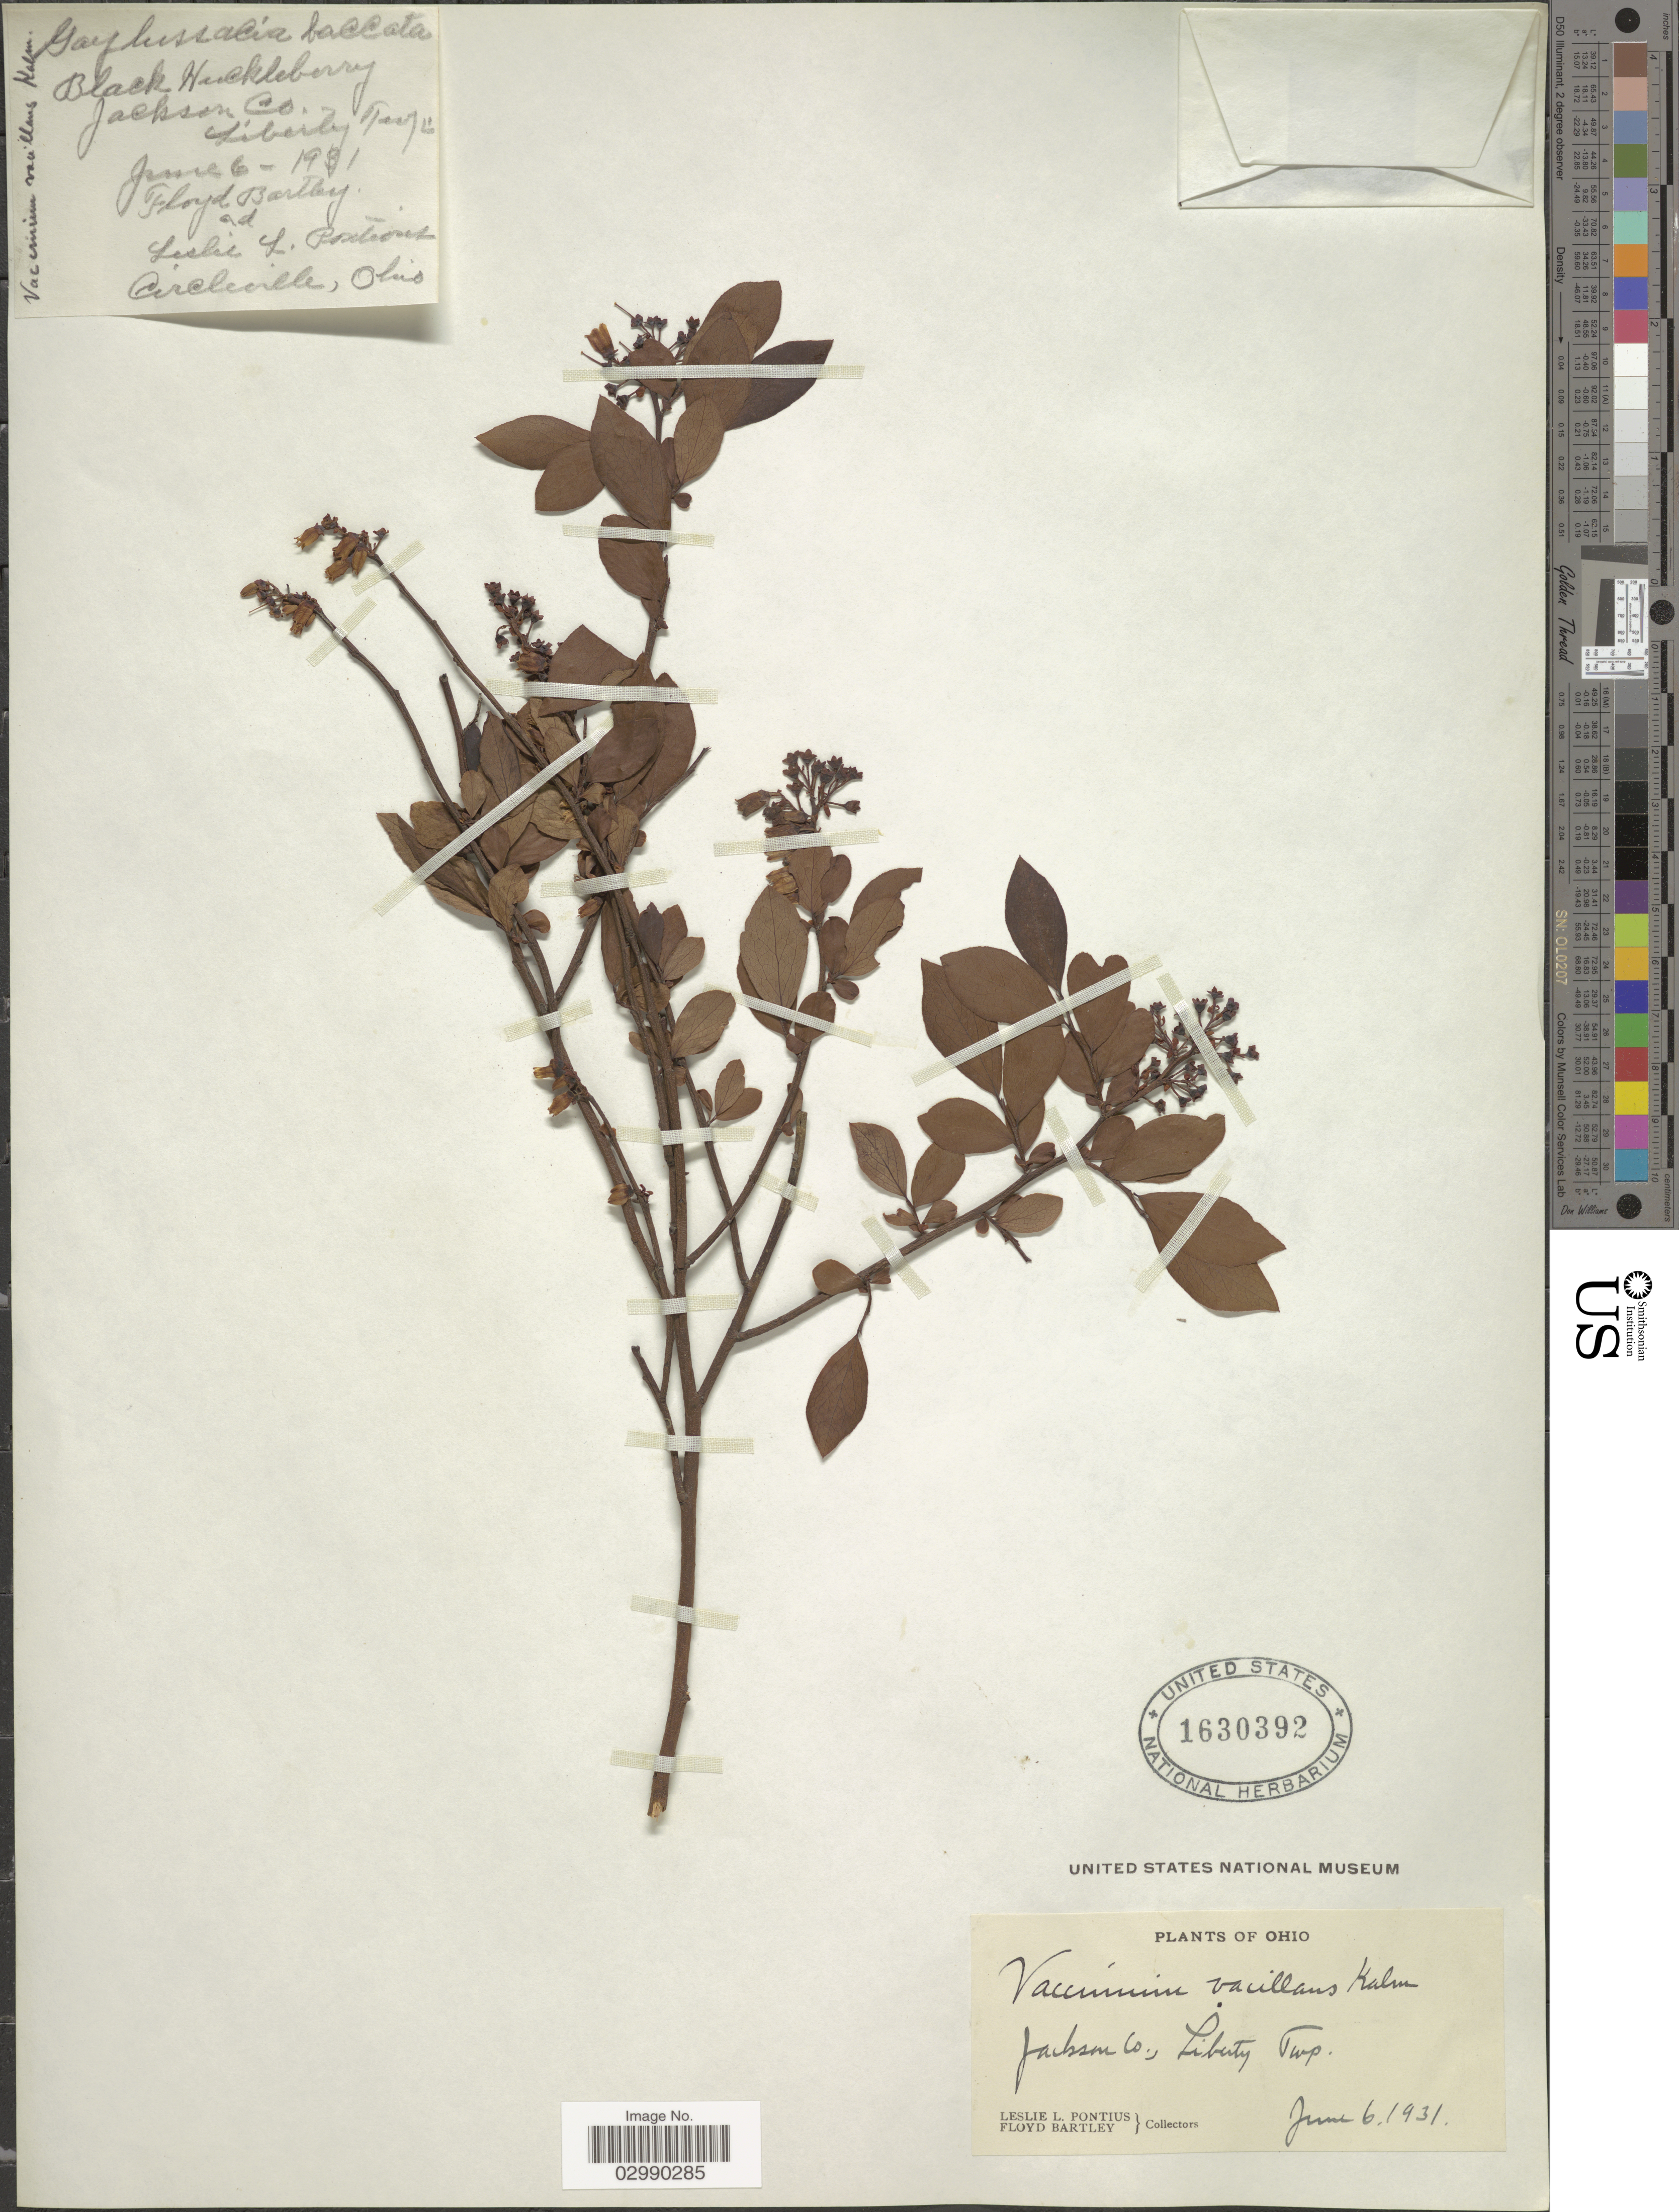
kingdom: Plantae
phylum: Tracheophyta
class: Magnoliopsida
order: Ericales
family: Ericaceae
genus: Vaccinium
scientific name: Vaccinium vacillans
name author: Kalm ex Torr.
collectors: L. Pontius & F. Bartley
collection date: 1931-06-06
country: United States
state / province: Ohio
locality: Jackson Co., Liberty Twp.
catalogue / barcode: US 1630392